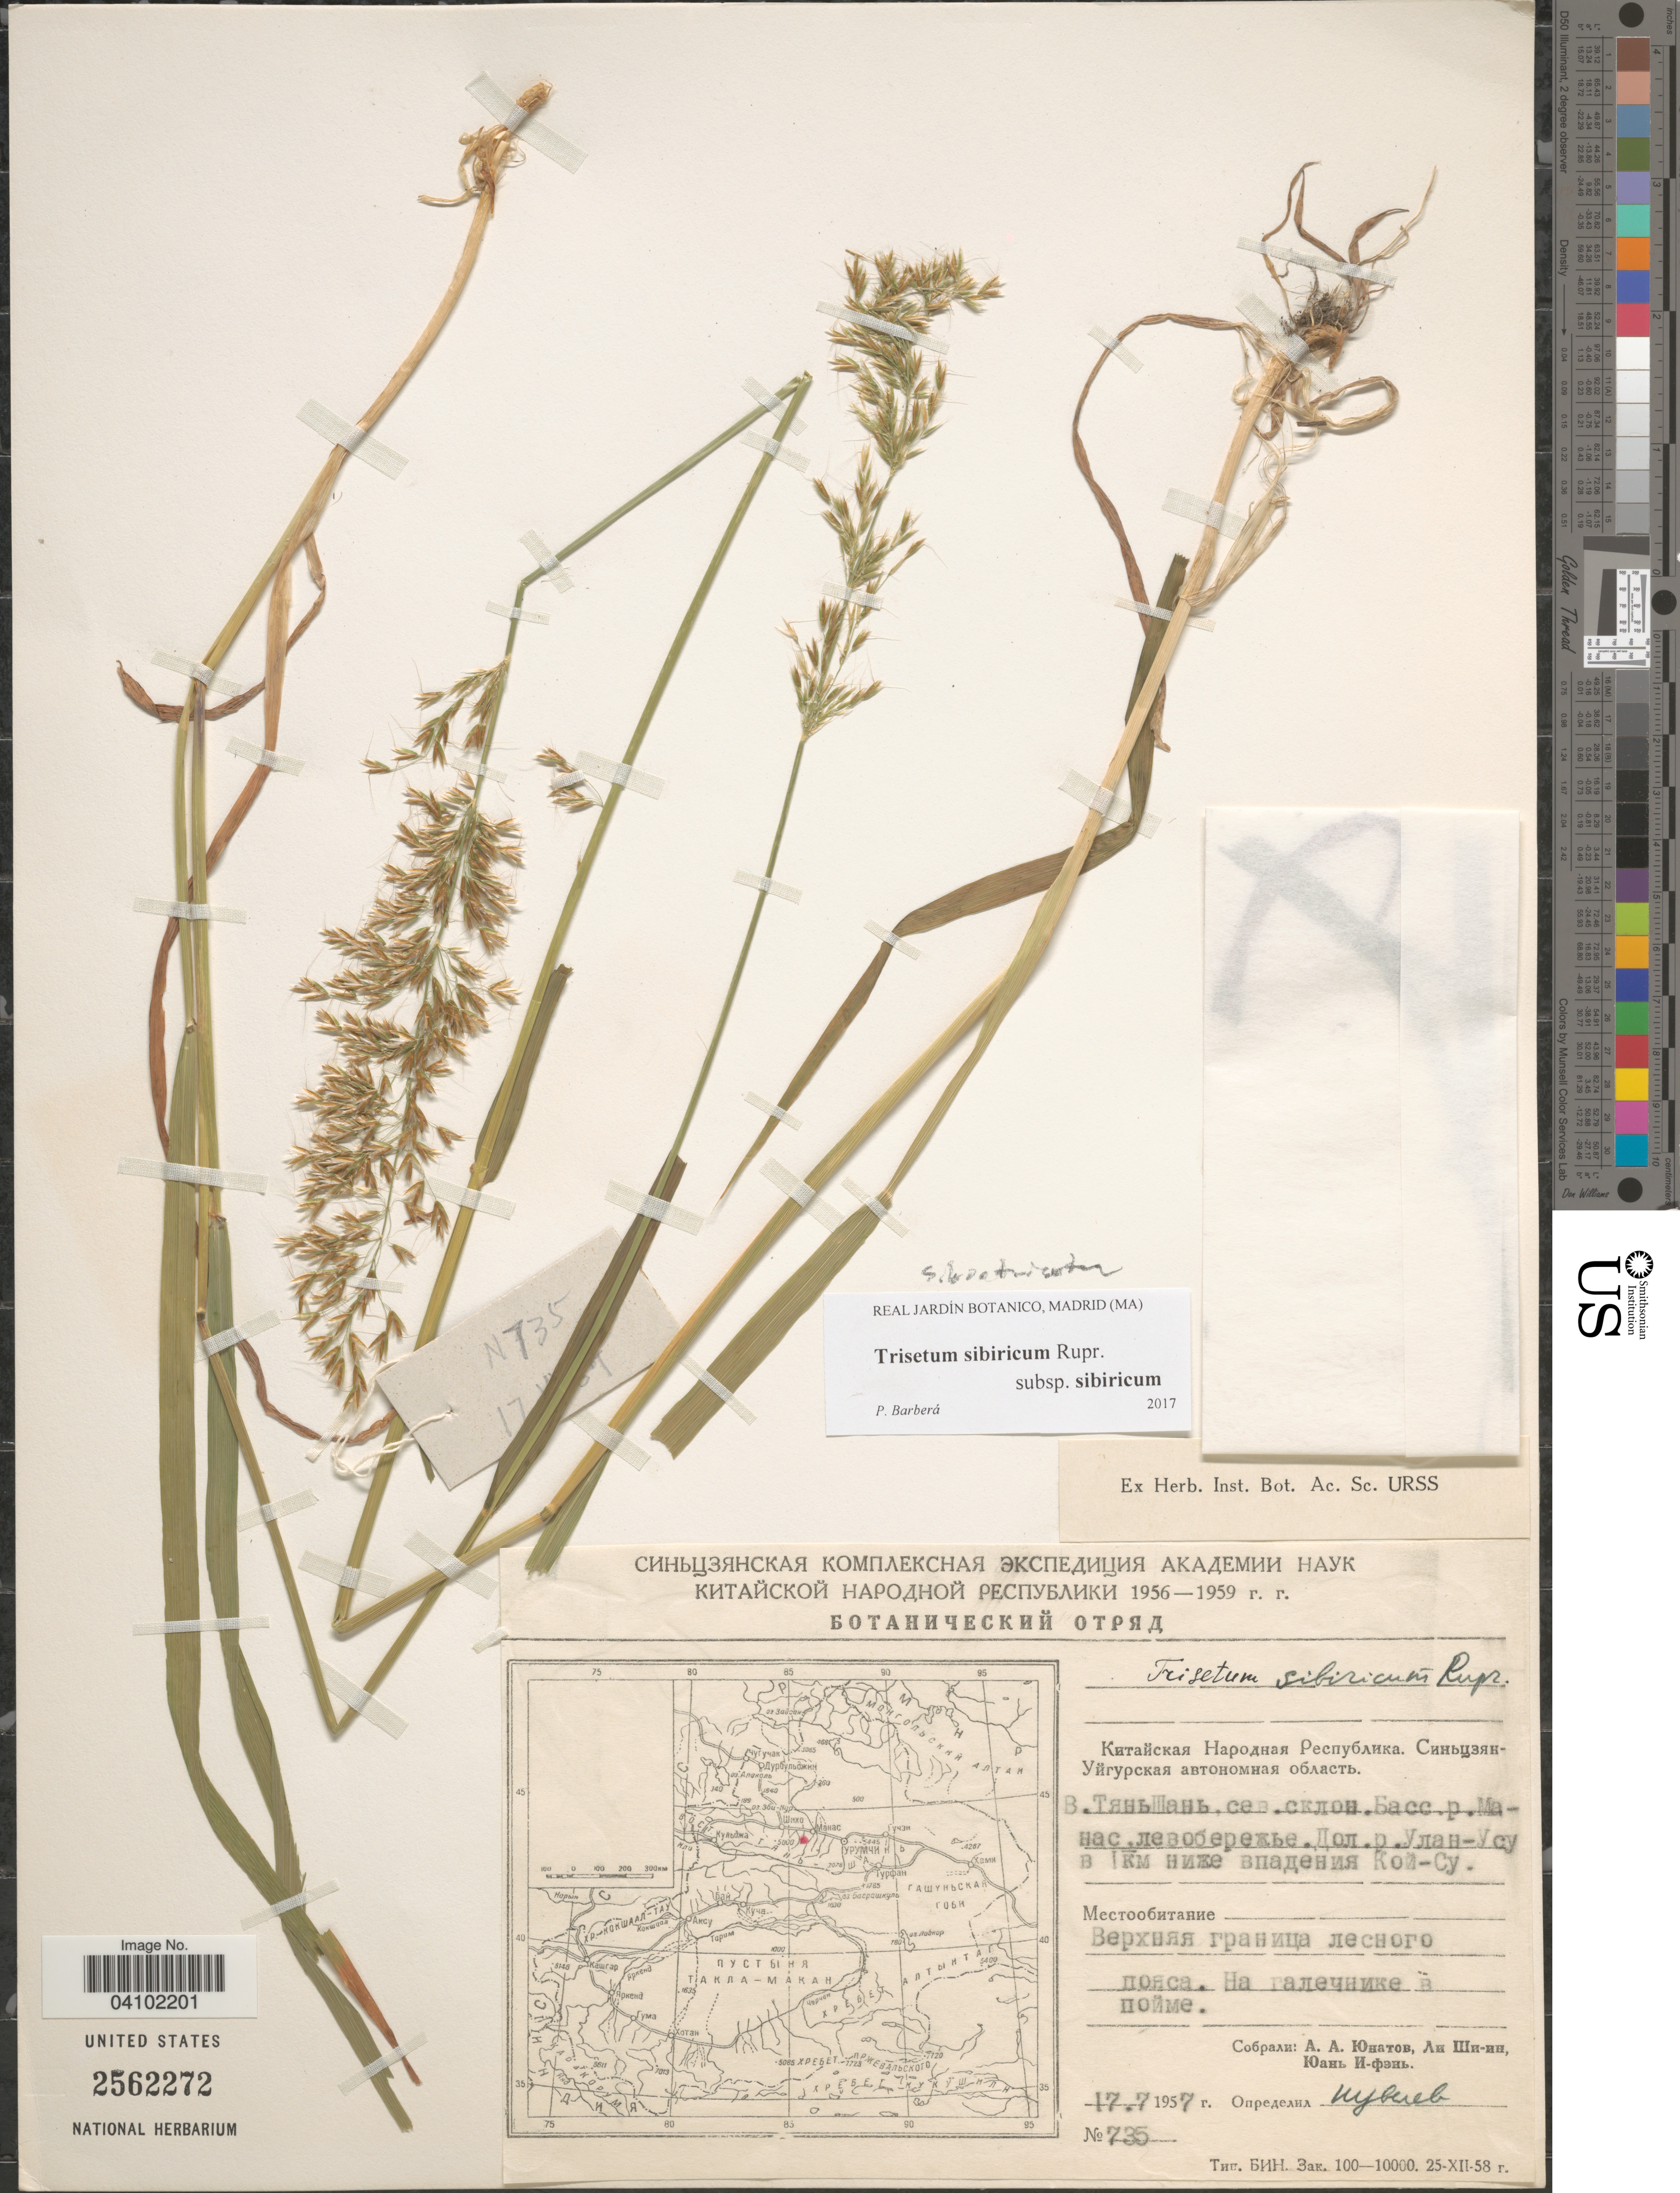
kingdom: Plantae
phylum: Tracheophyta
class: Liliopsida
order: Poales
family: Poaceae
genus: Sibirotrisetum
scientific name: Sibirotrisetum sibiricum (Rupr.) P. Barberá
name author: (Rupr.) Barberá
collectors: A. Unatov, X & I. Yuan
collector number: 735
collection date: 1957-07-17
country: China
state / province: Xinjiang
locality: Basin of river Manas, valley of river Ulan-Usu, 1 km below infow Koy-su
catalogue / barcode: US 2562272